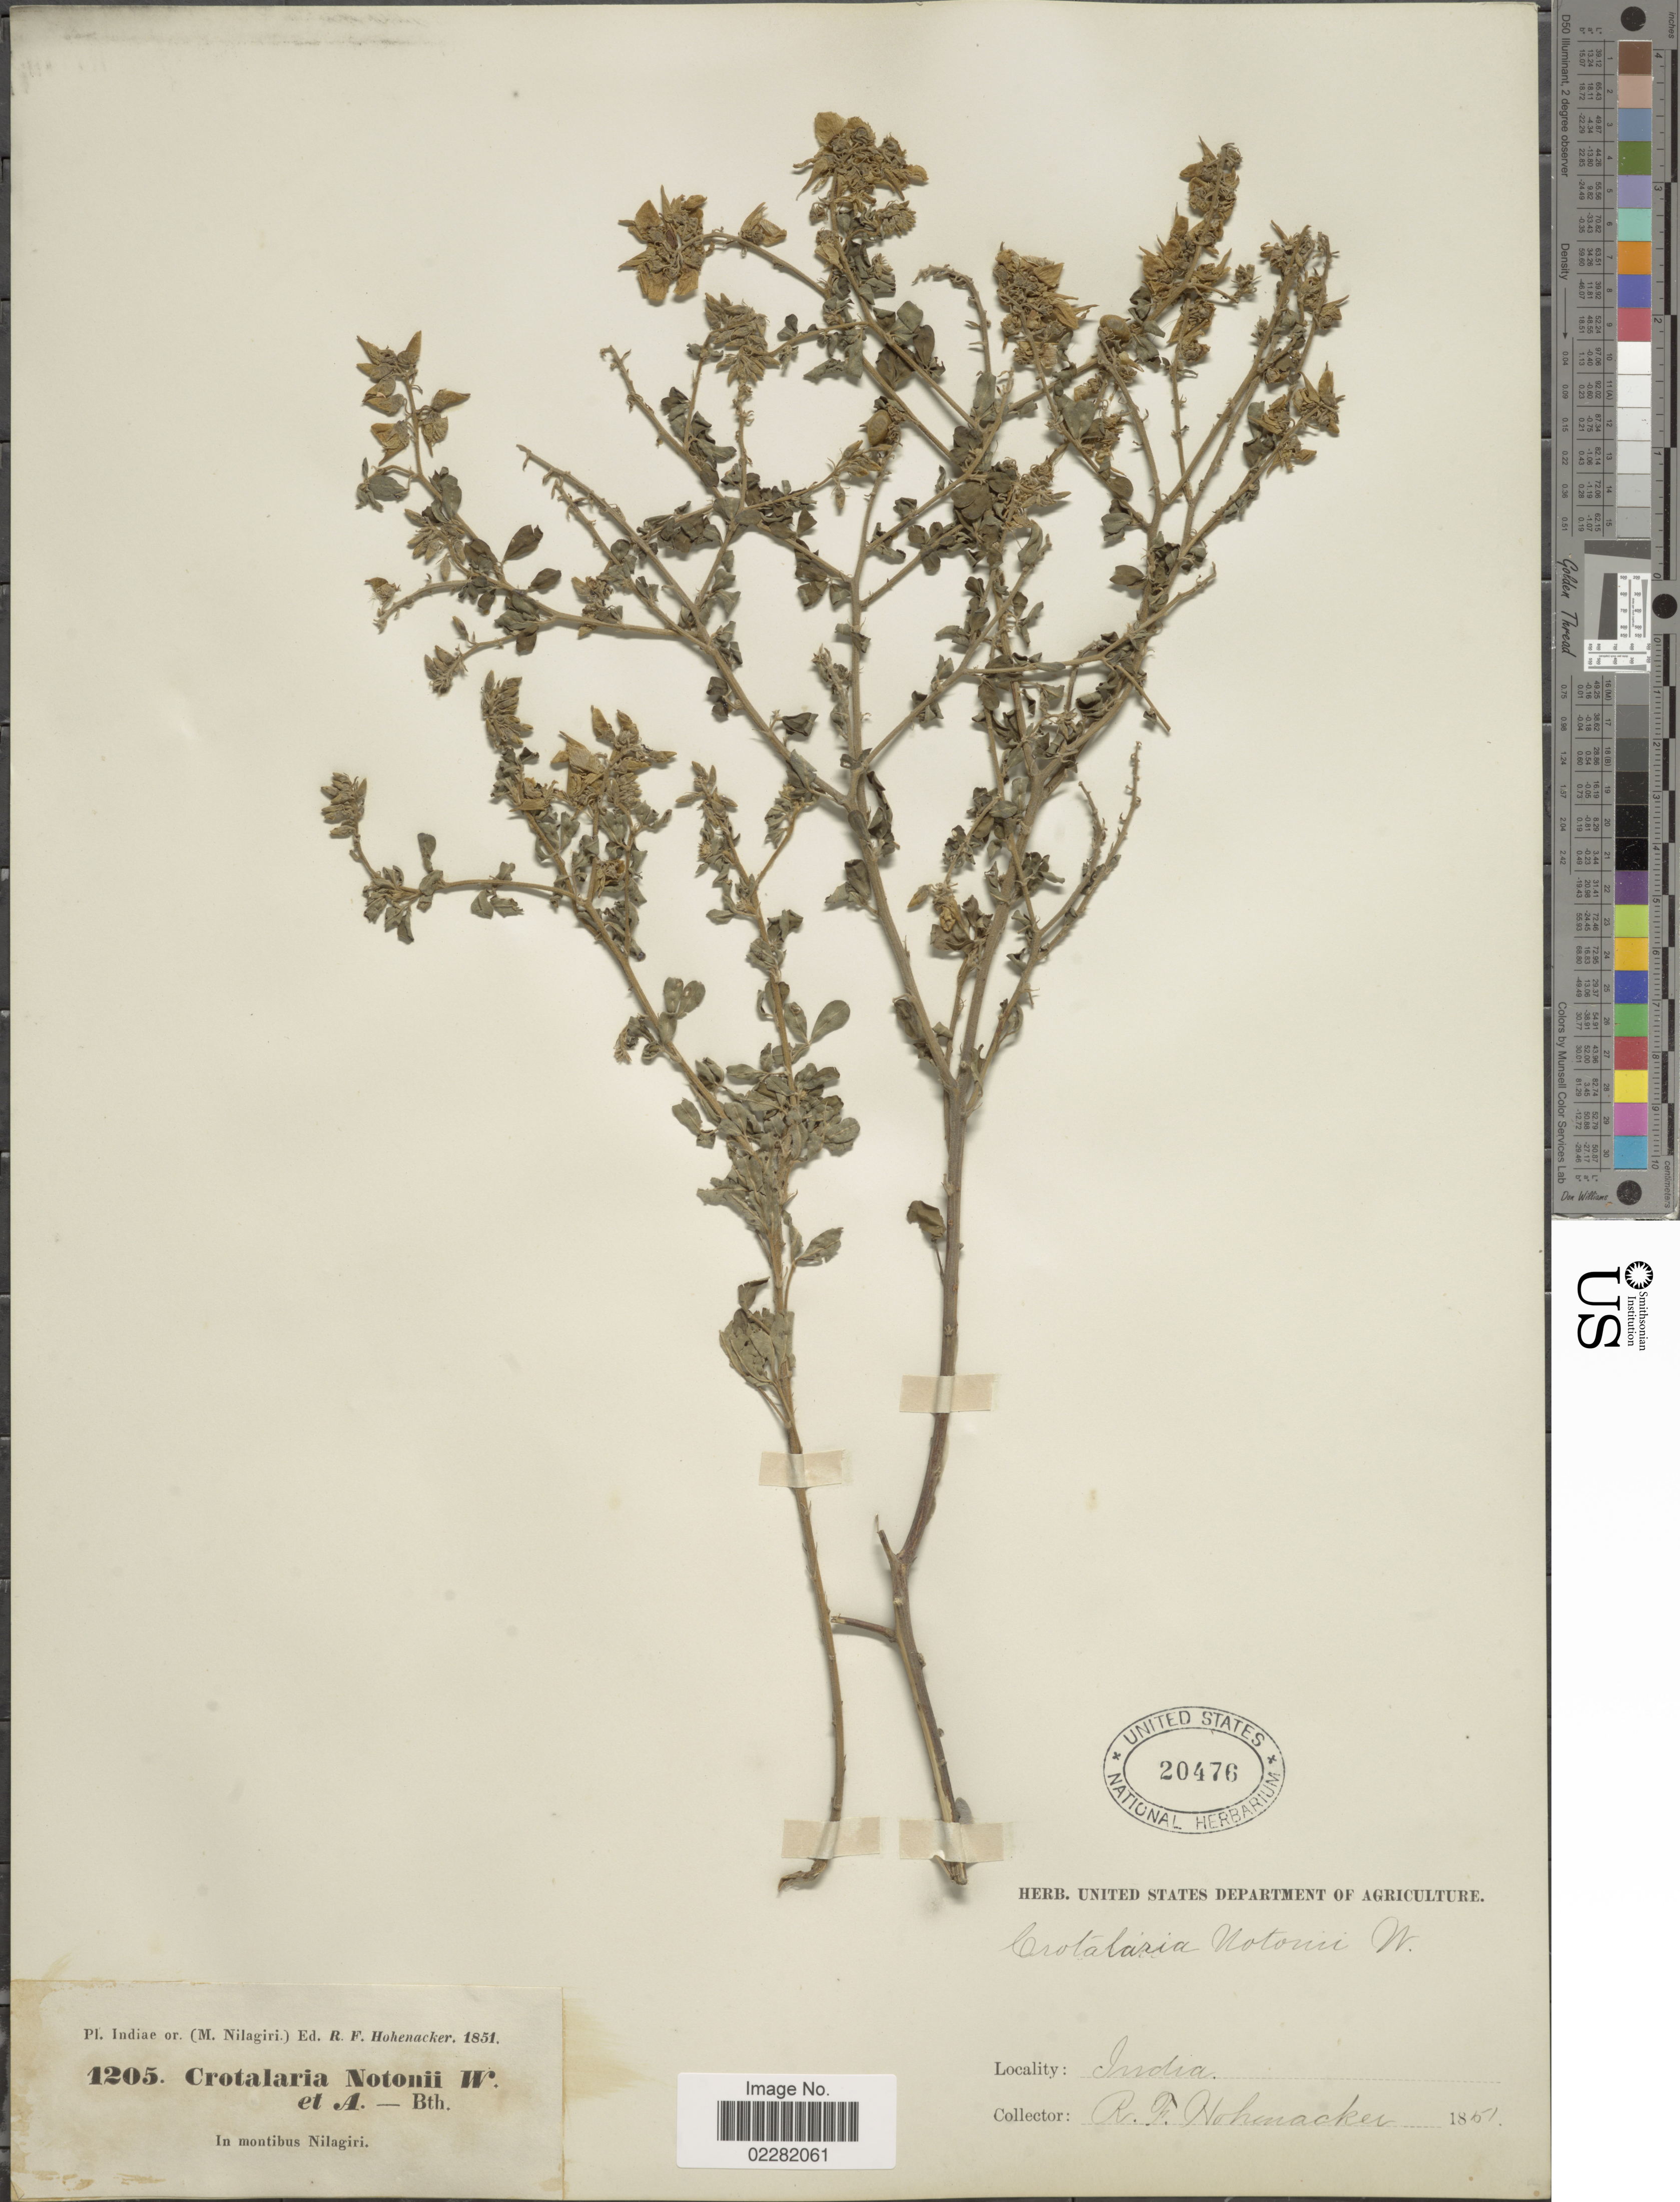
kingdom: Plantae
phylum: Tracheophyta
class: Magnoliopsida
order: Fabales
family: Fabaceae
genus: Crotalaria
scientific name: Crotalaria notonii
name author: Wight & Arn.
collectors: R. F. Hohenacker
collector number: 205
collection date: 1851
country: India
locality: Nilagiri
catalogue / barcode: US 20476